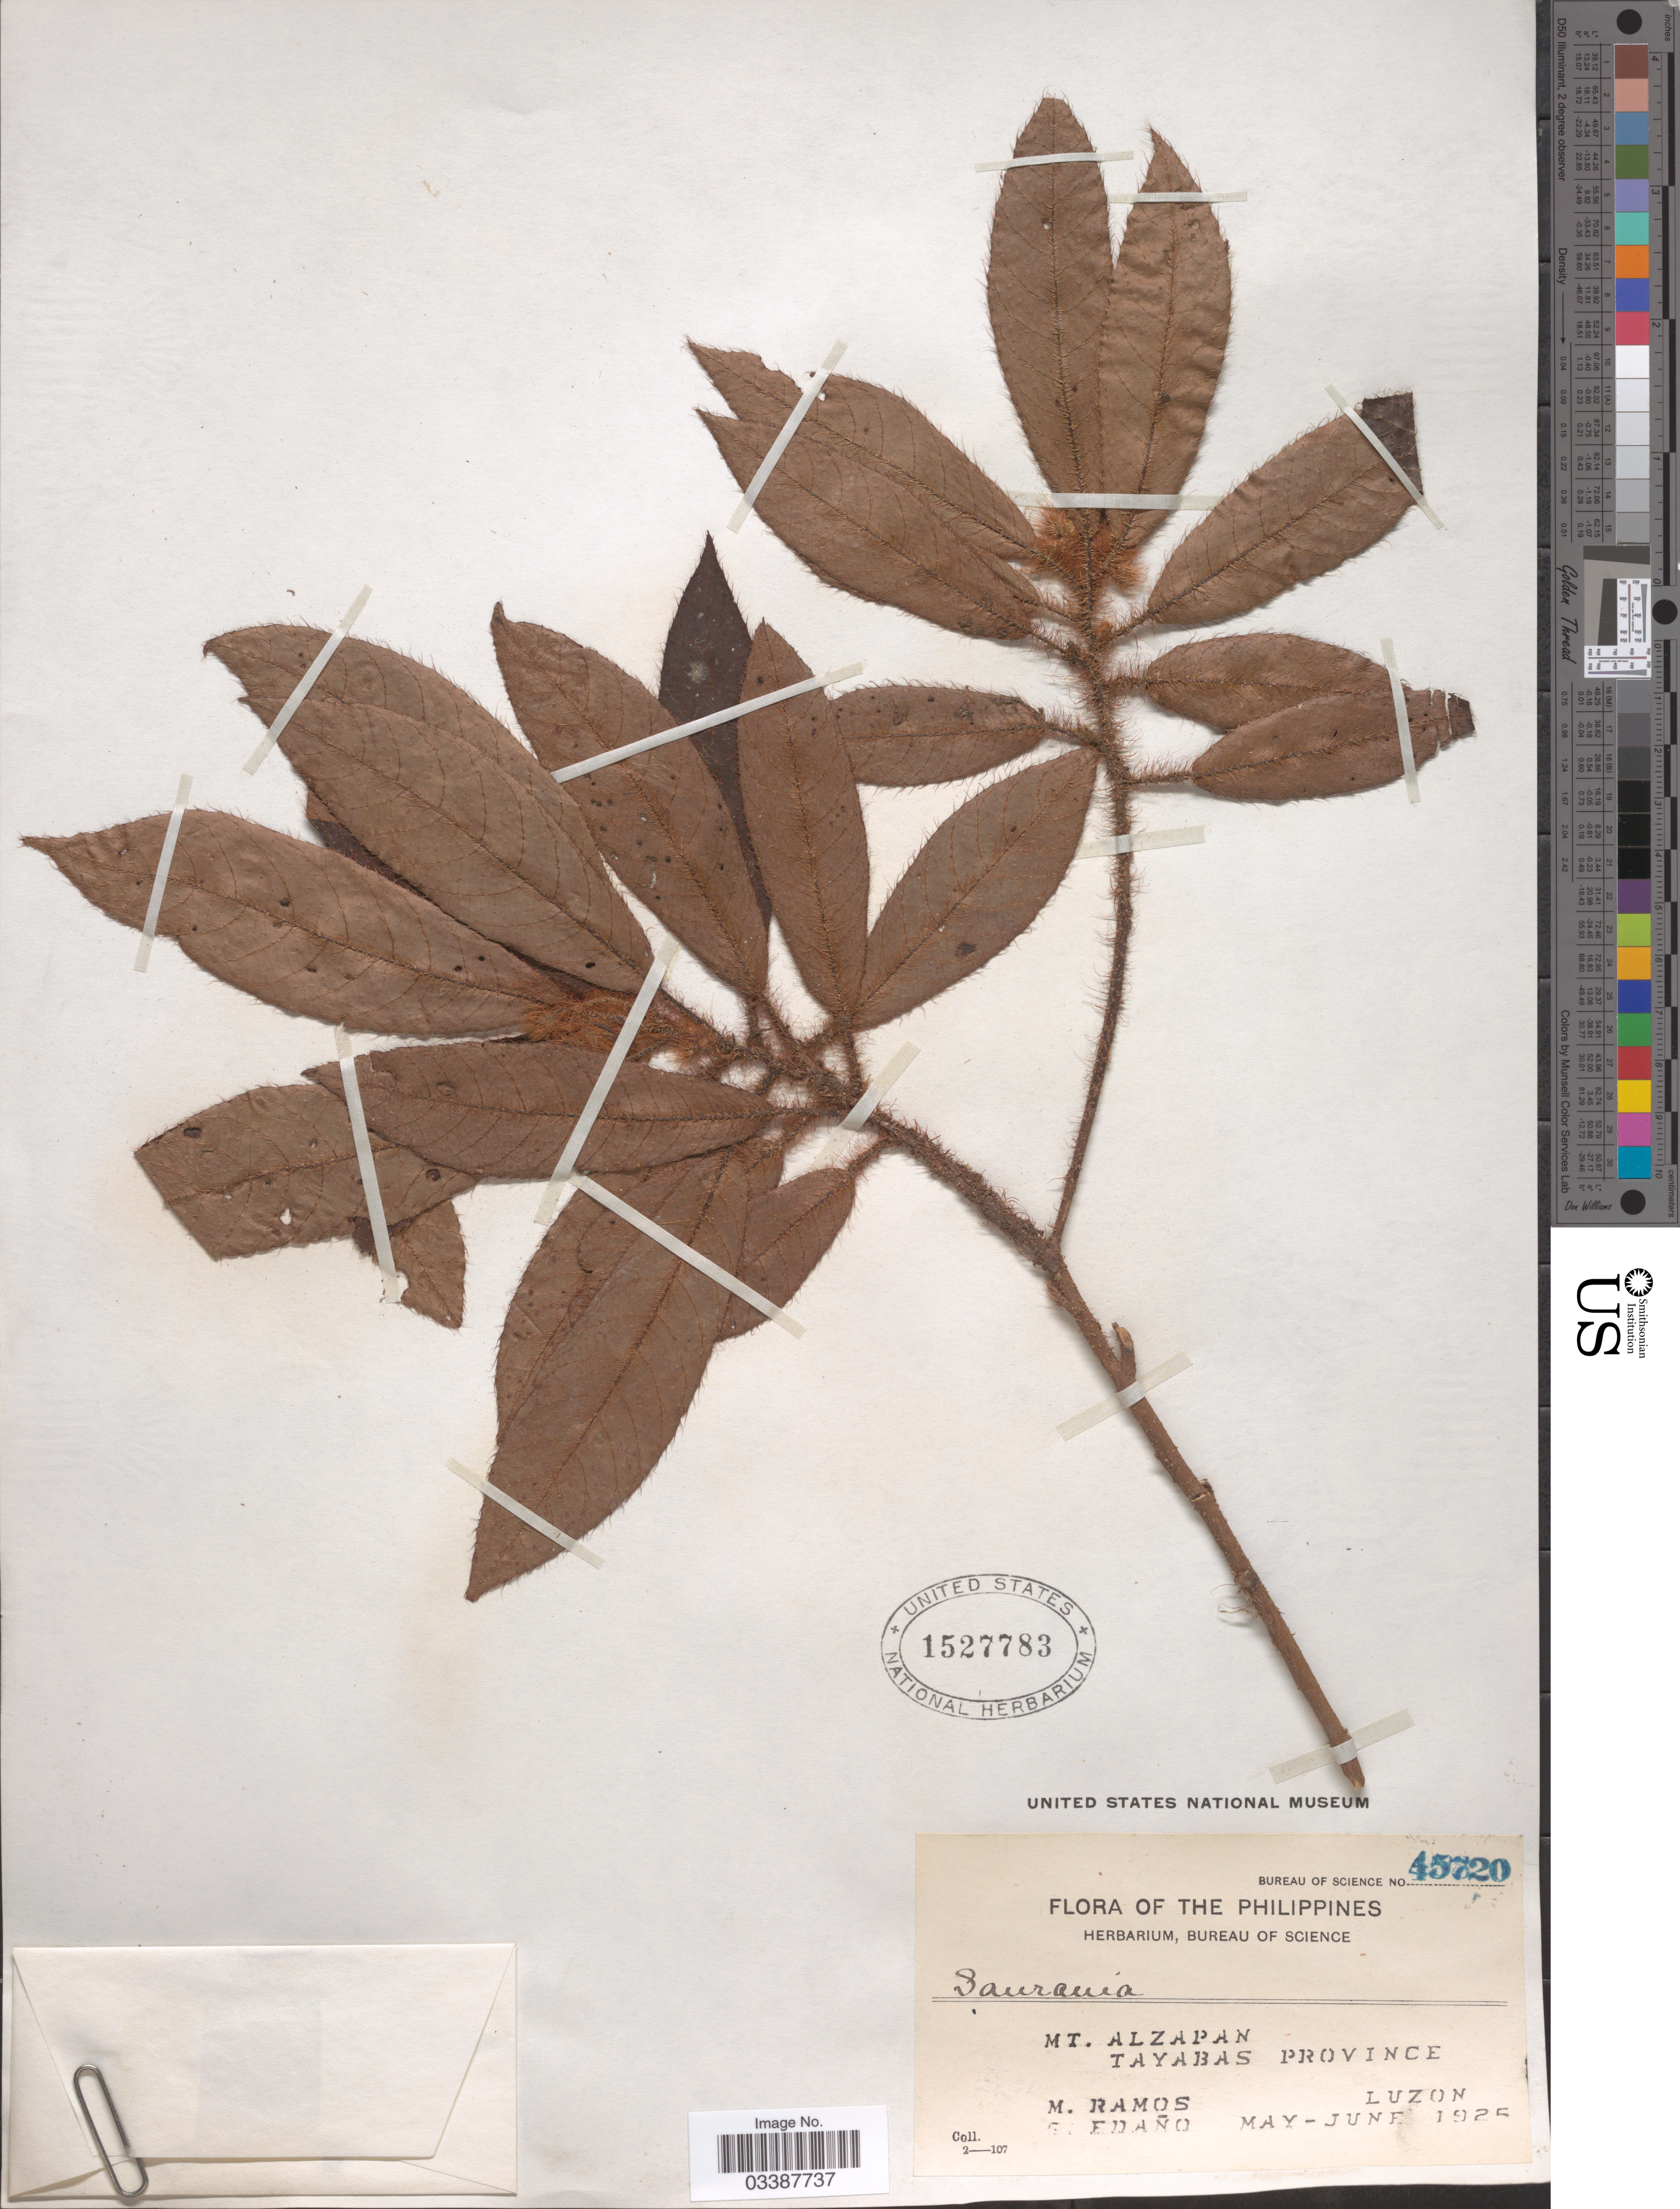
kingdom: Plantae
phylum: Tracheophyta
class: Magnoliopsida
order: Ericales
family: Actinidiaceae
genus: Saurauia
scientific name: Saurauia sp.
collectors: M. Ramos & G. Edaño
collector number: Bureau of Science 45720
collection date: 1925-05/1925-06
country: Philippines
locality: Mt. Alzapan. Tayabas Province. Luzon.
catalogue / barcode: US 1527783